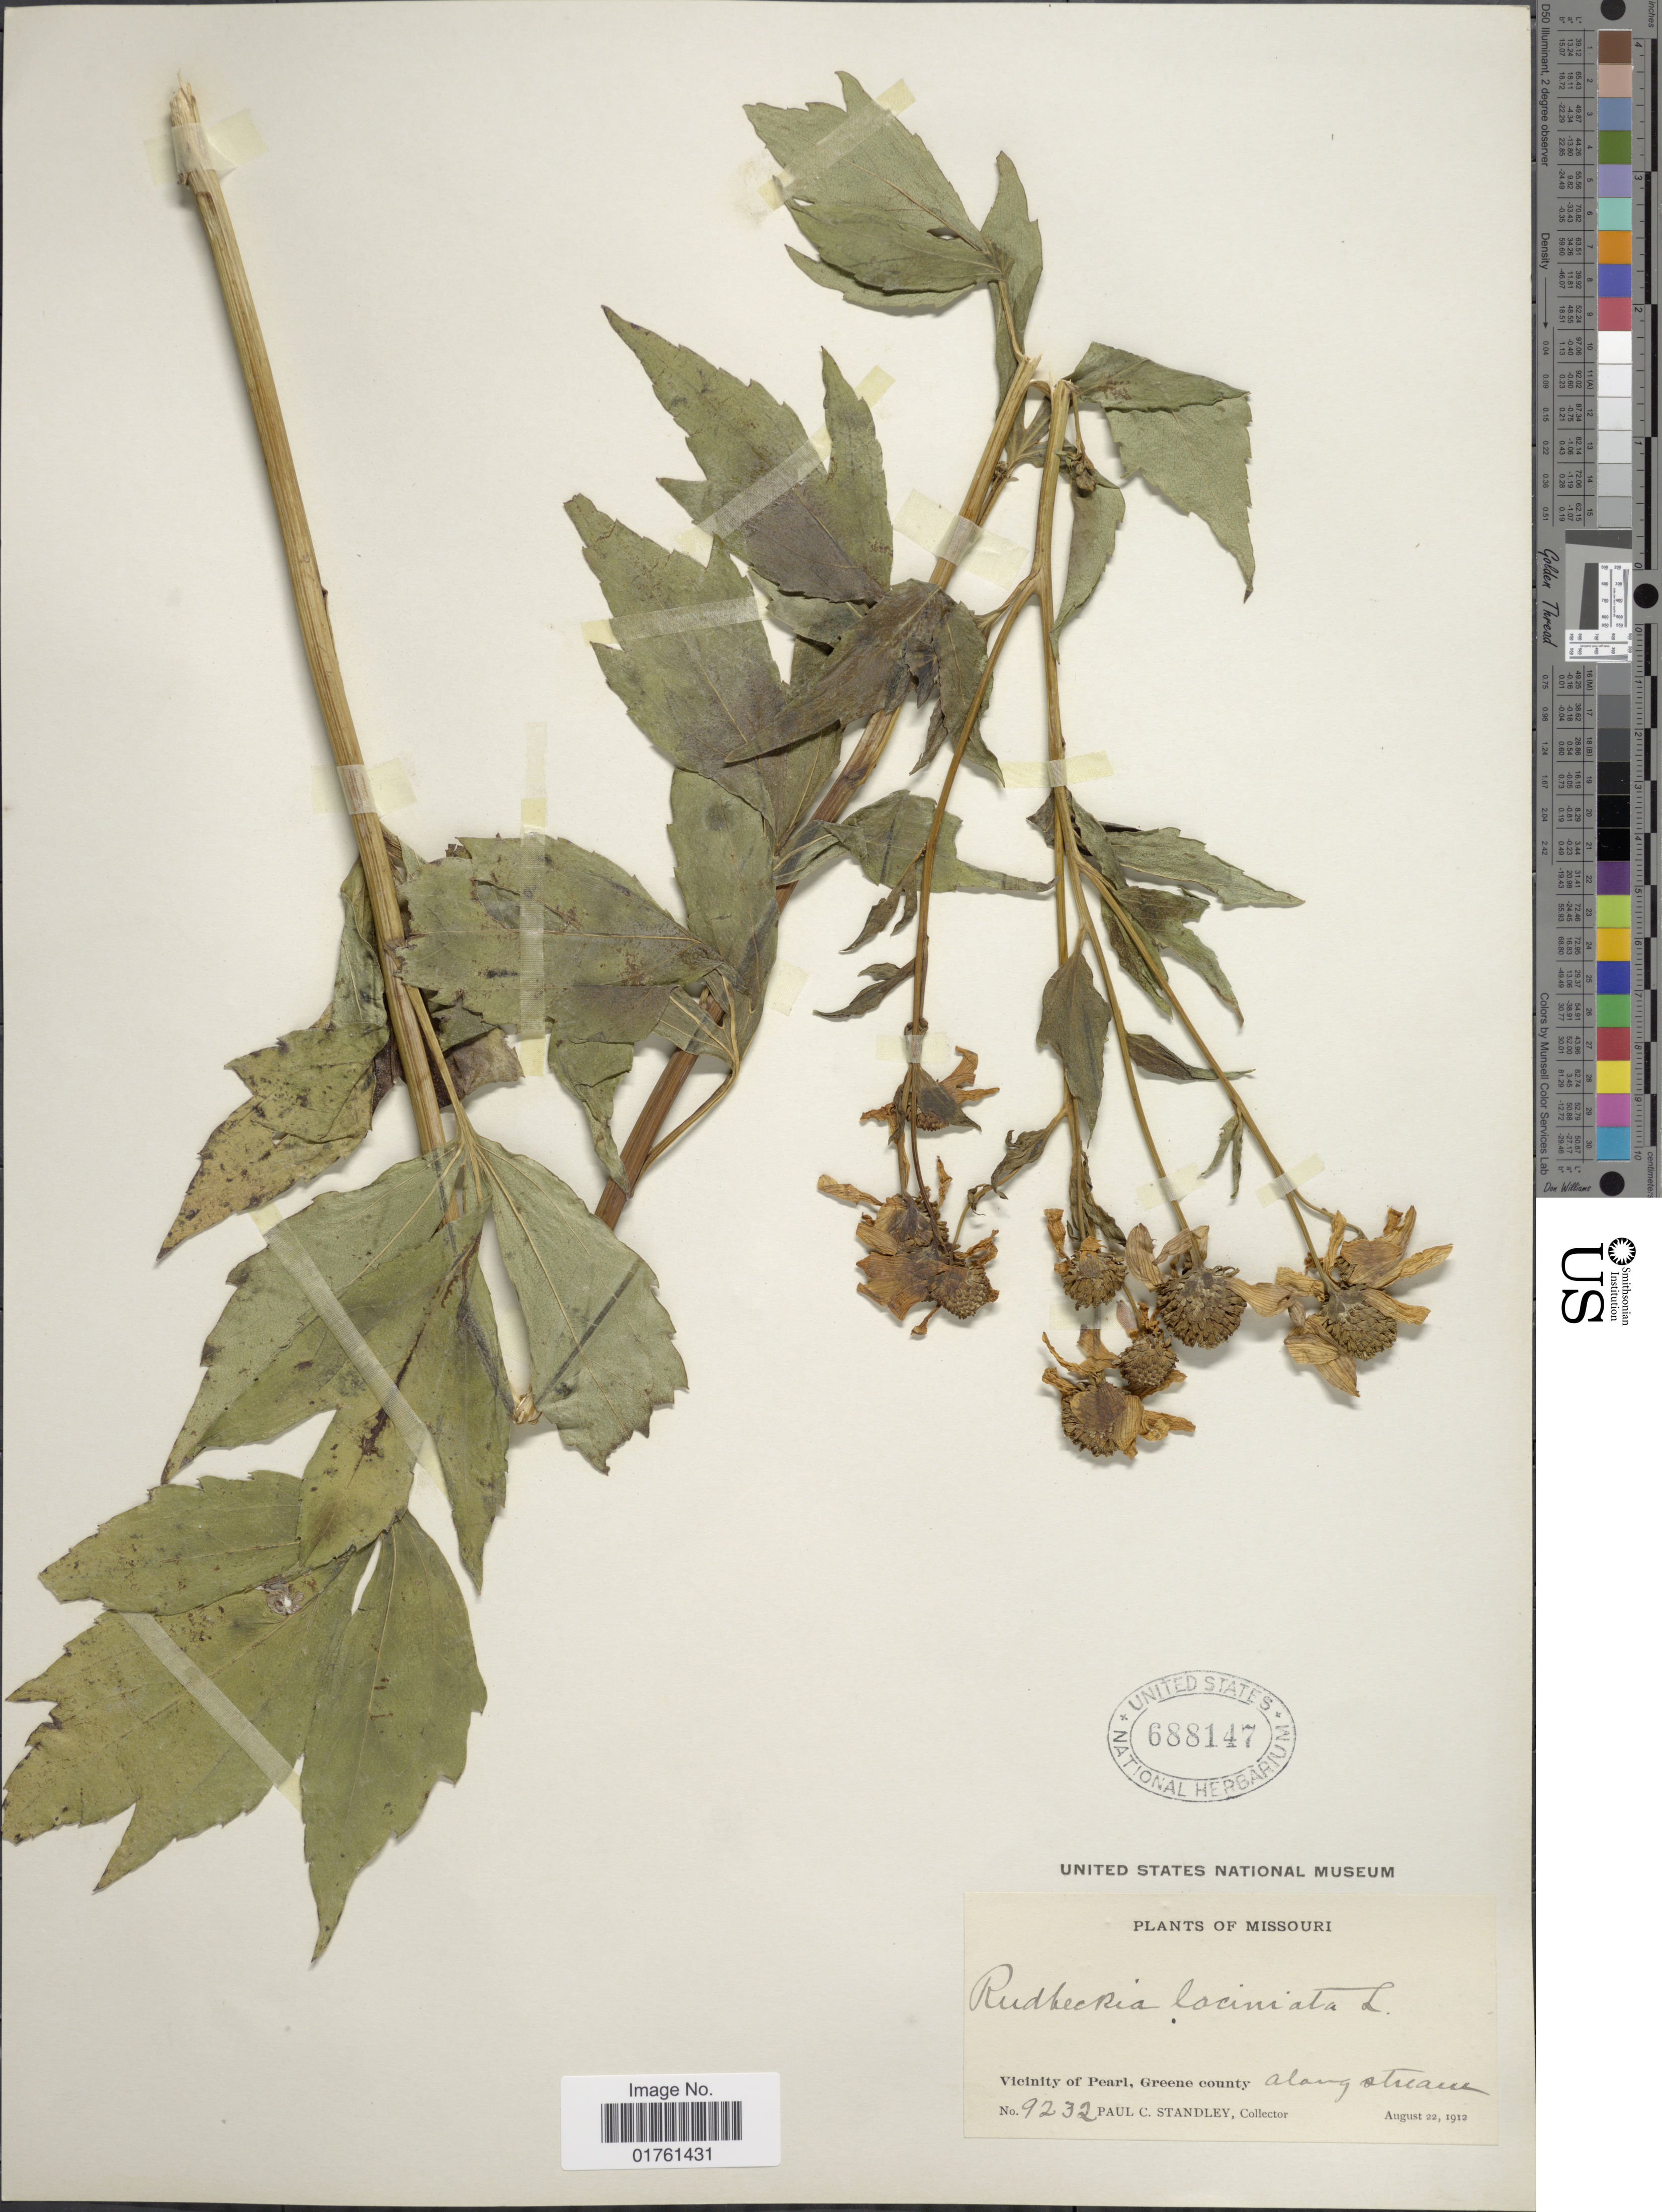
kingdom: Plantae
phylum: Tracheophyta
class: Magnoliopsida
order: Asterales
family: Asteraceae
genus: Rudbeckia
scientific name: Rudbeckia laciniata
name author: L.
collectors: P. C. Standley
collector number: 9232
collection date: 1912-08-22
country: United States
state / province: Missouri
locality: Vicinity of Pearl, Green County along stream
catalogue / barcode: US 688147